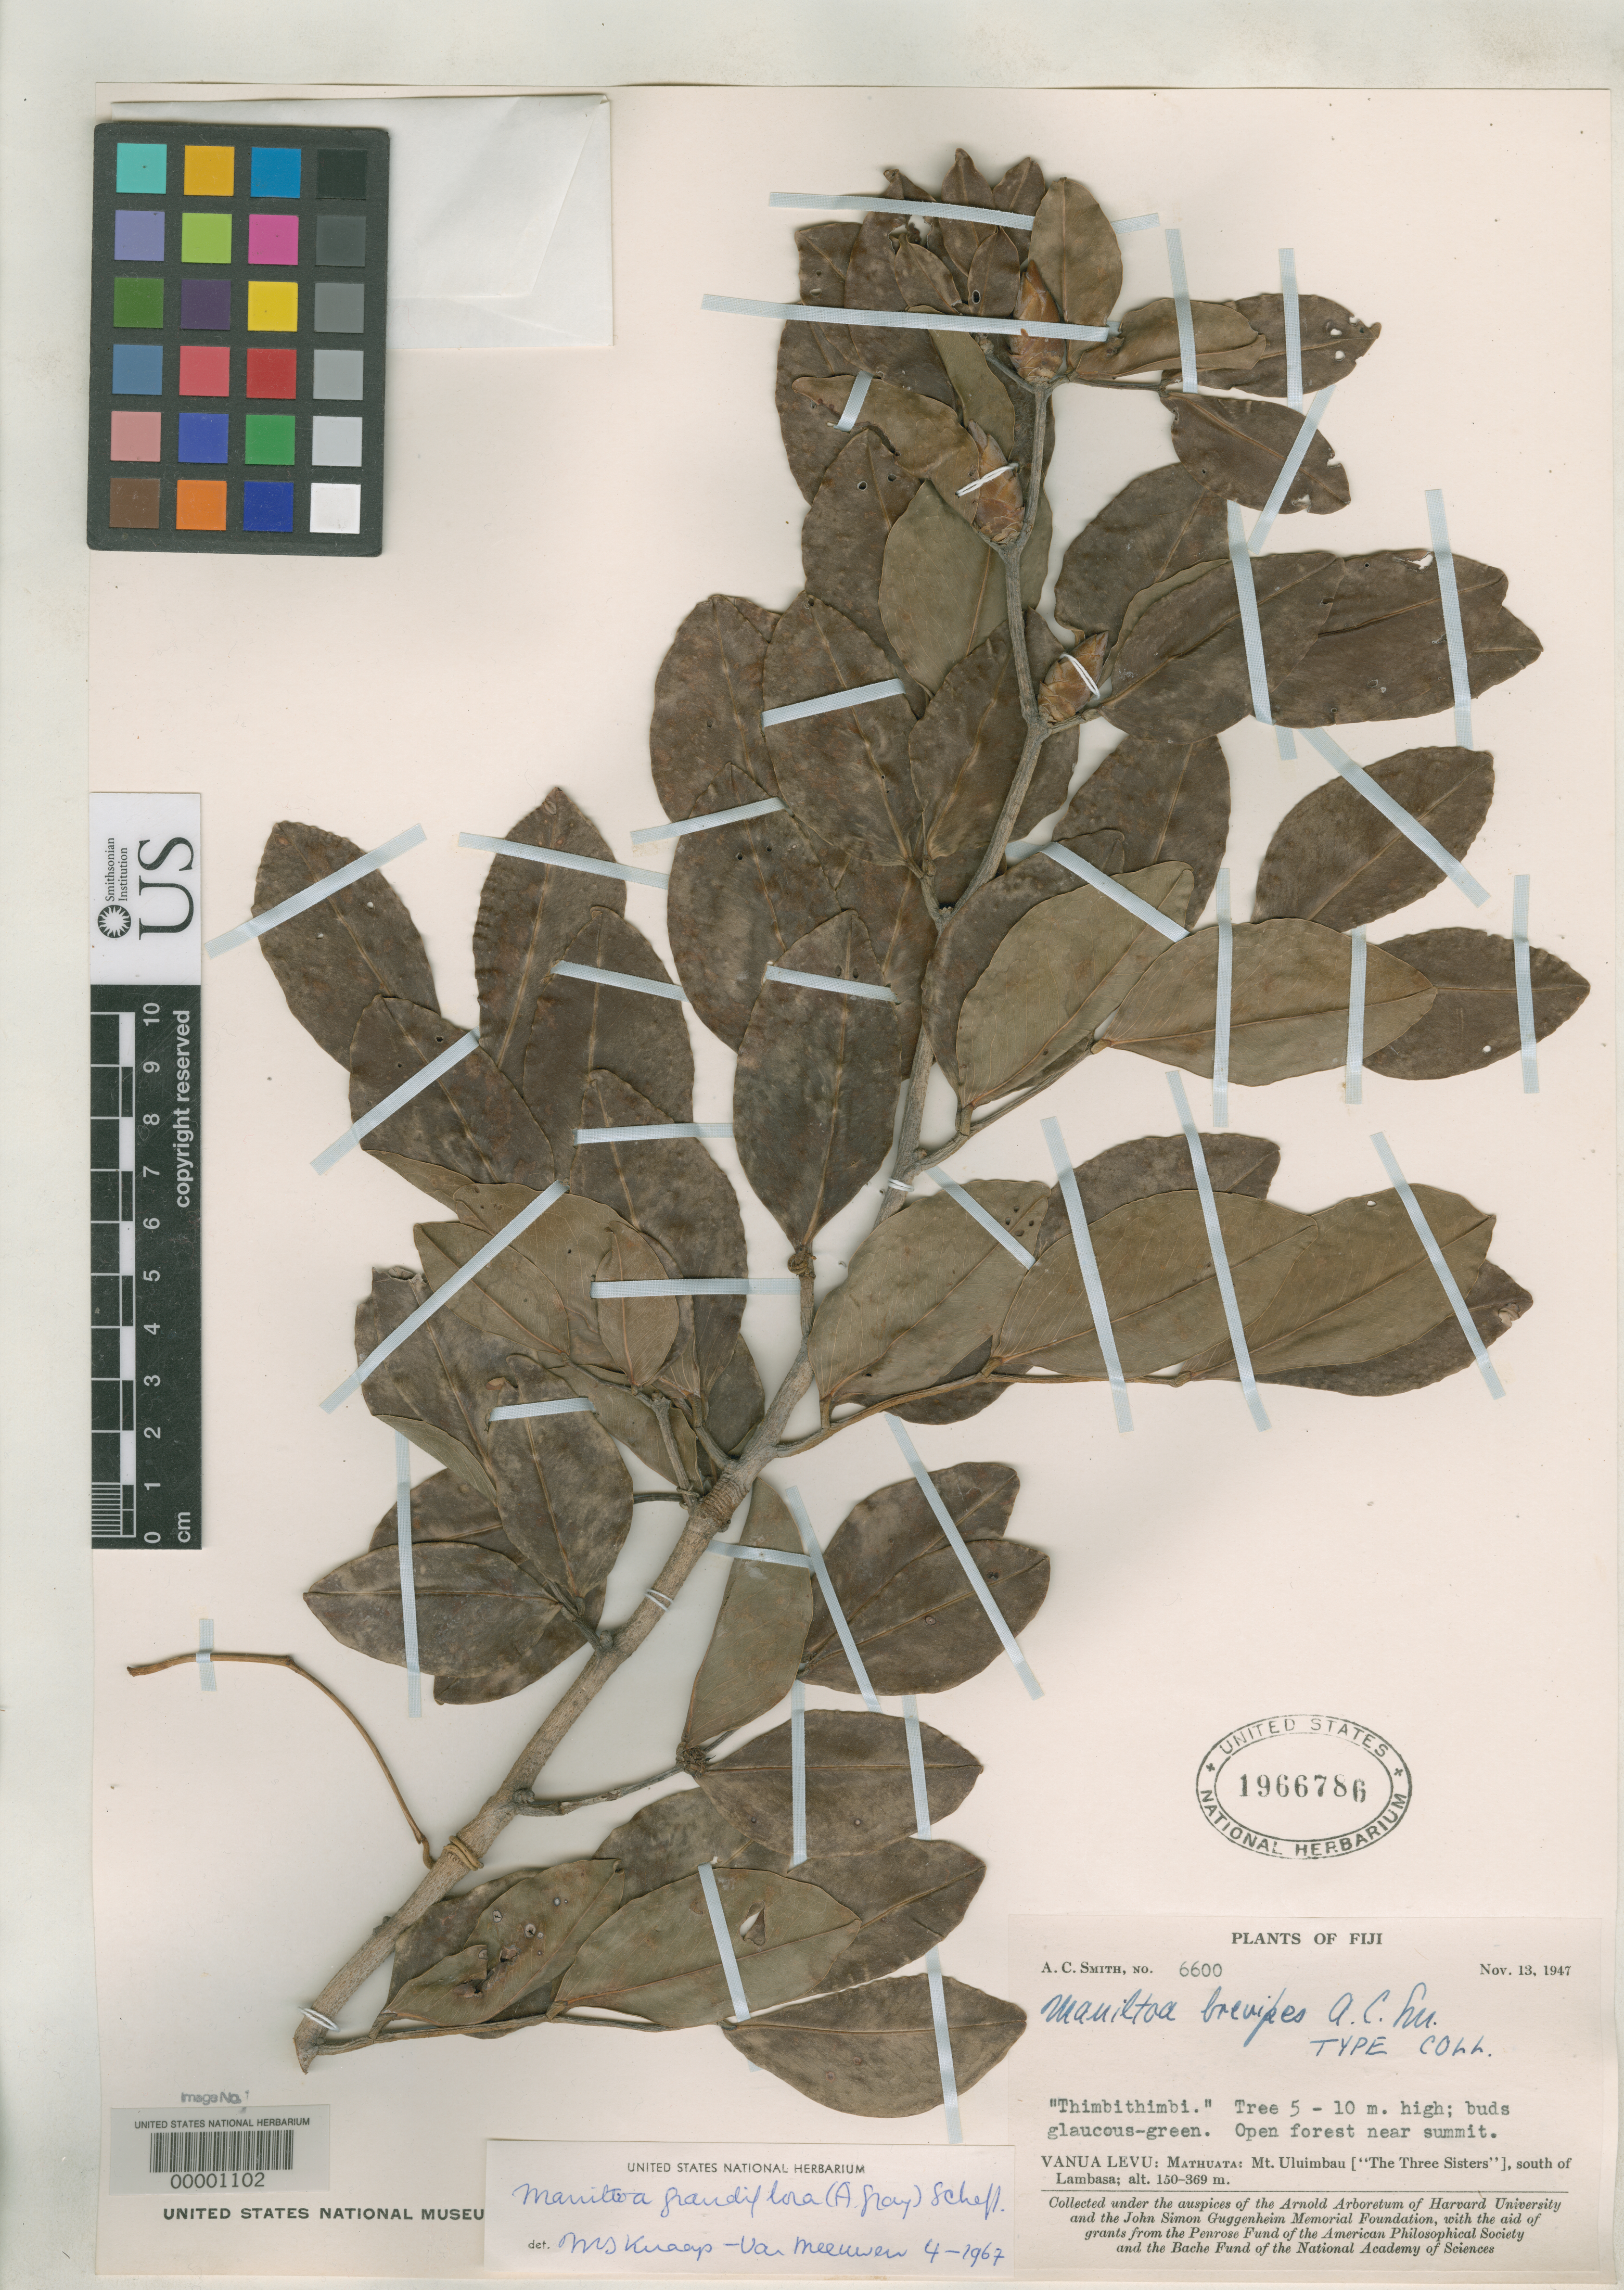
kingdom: Plantae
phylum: Tracheophyta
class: Magnoliopsida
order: Fabales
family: Fabaceae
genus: Maniltoa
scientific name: Maniltoa brevipes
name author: A.C. Sm.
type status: Isotype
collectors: A. C. Smith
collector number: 6600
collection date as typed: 13 Nov 1947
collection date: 1947-11-13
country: Fiji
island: Macuata-i-wai [Mathuata-i-wai]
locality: Near summit of Mt. Uluimbau, S of Lambasa.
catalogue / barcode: US 1966786